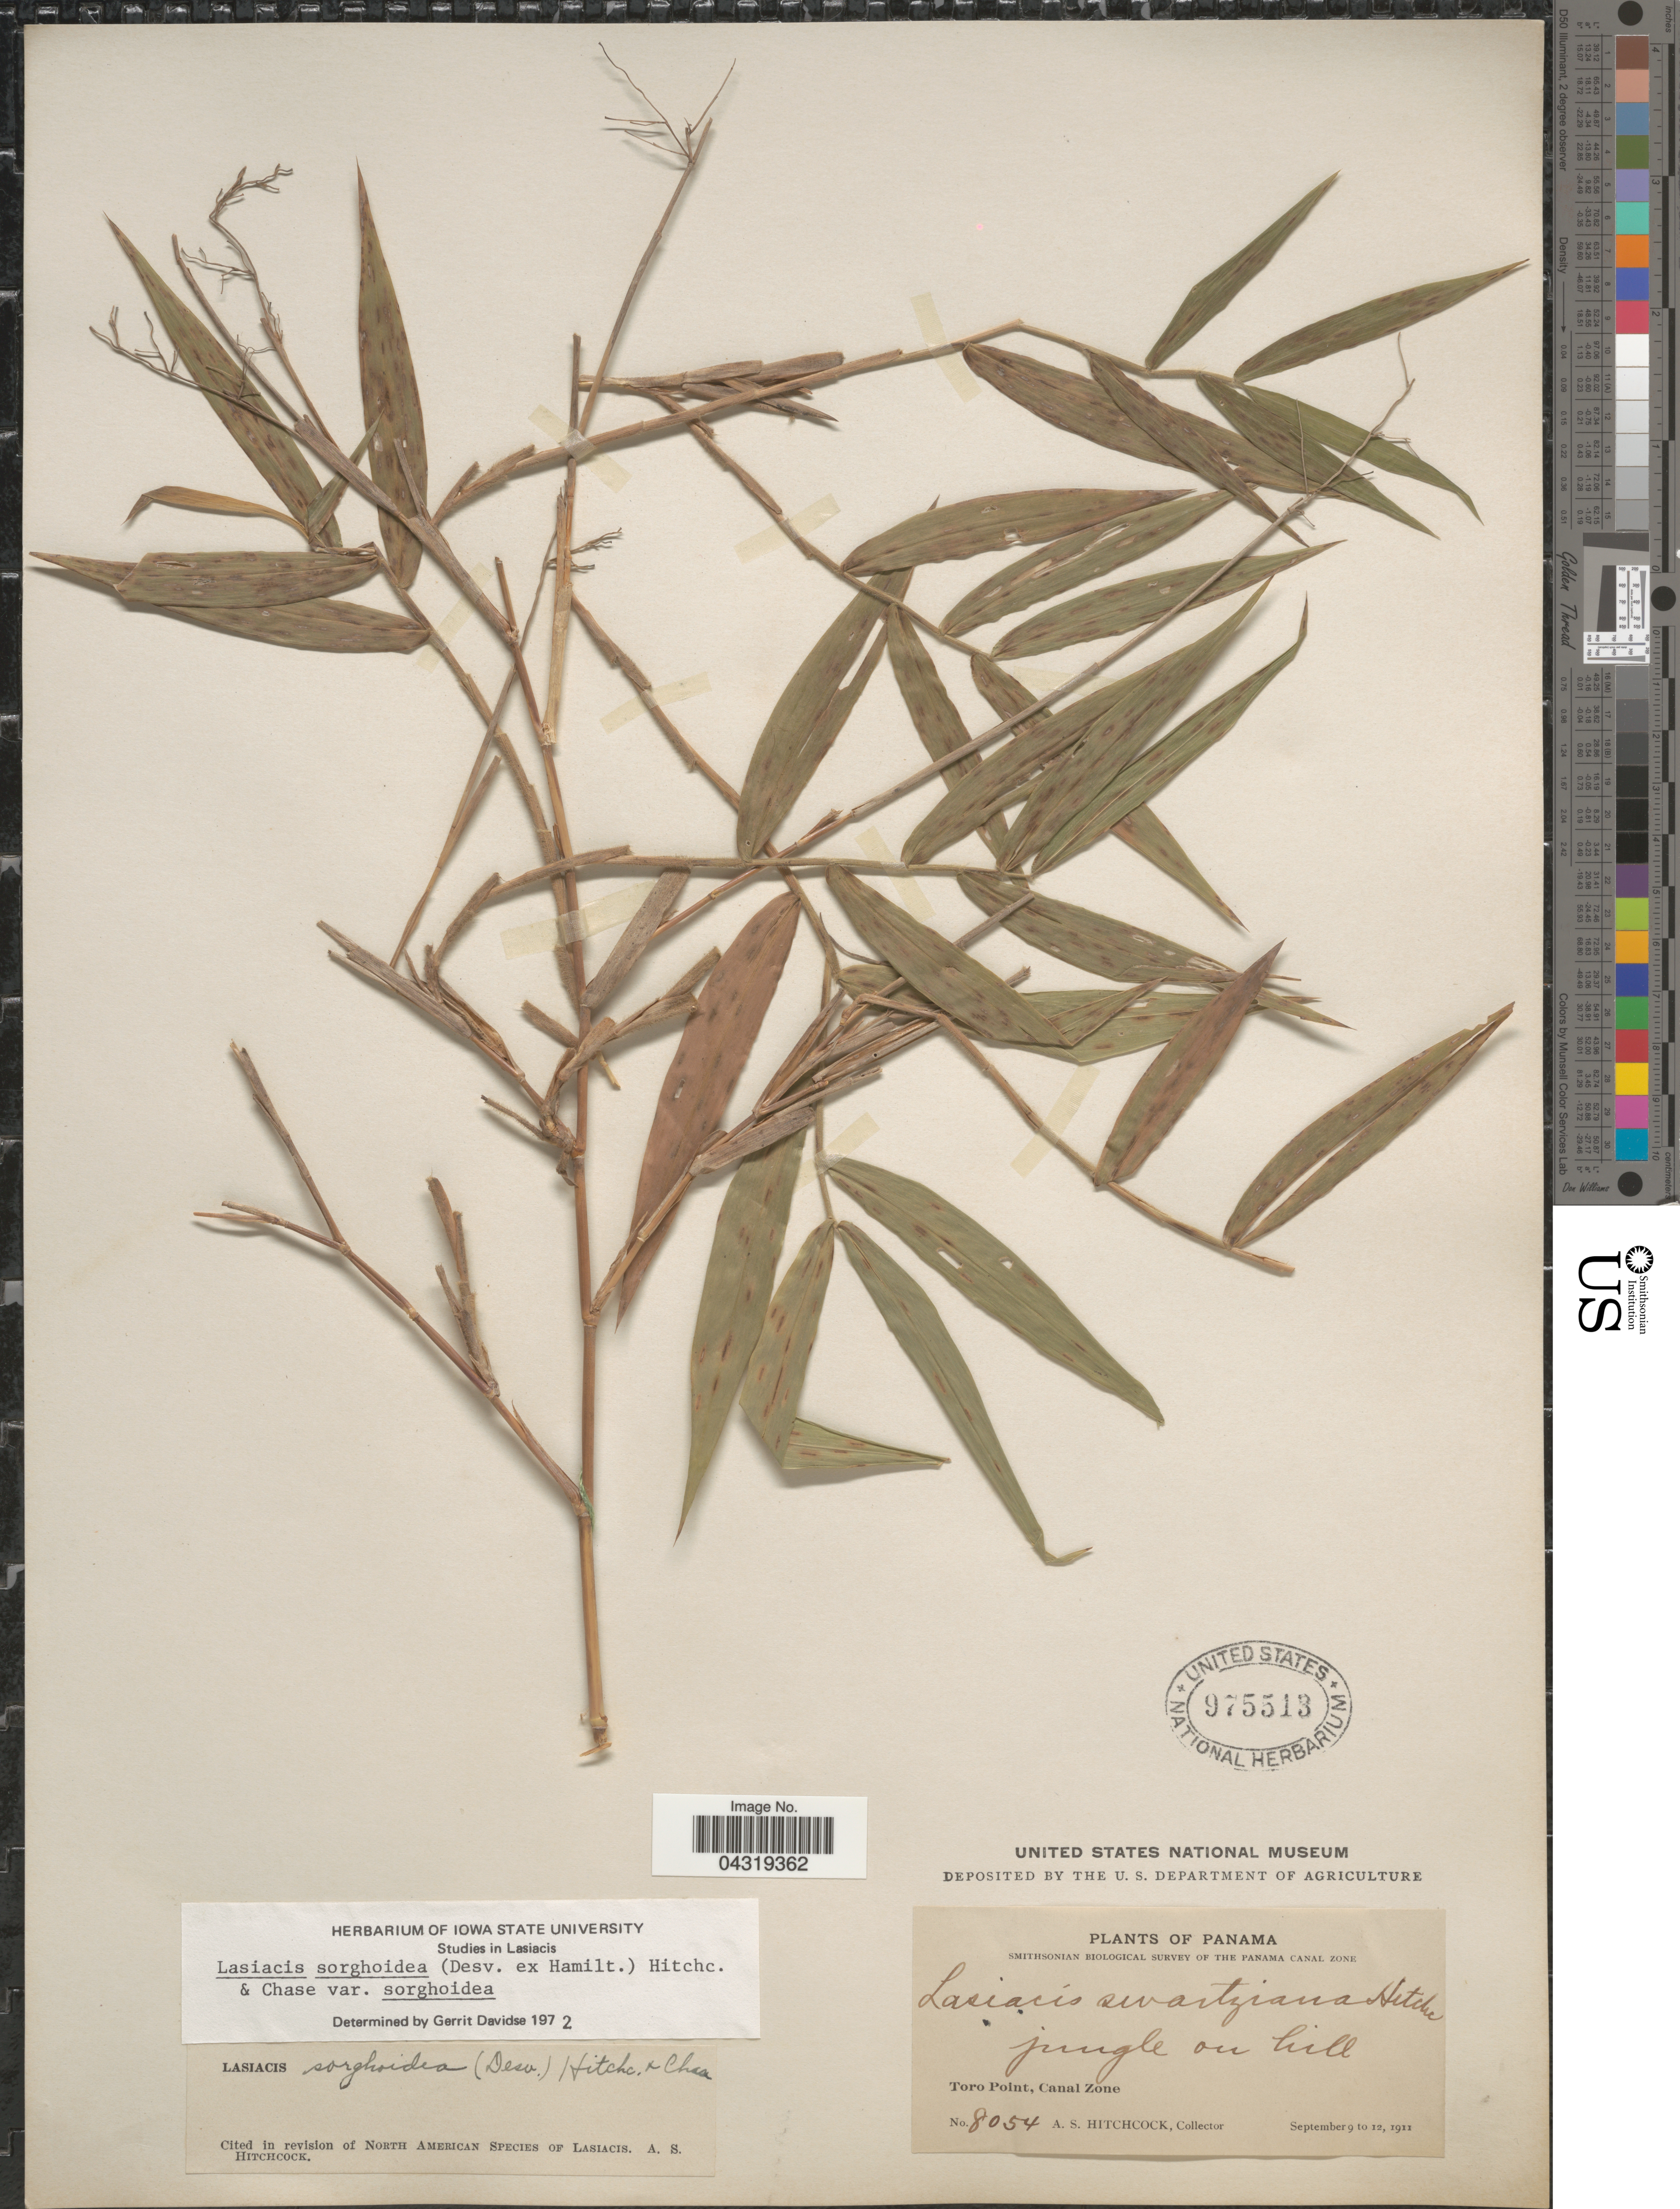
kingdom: Plantae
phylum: Tracheophyta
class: Liliopsida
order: Poales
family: Poaceae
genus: Lasiacis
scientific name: Lasiacis sorghoidea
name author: (Desv. ex Ham.) Hitchc. & Chase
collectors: A. S. Hitchcock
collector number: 8054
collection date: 1911-09-09/1911-09-12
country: Panama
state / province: Colón / Panamá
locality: Smithsonian Biological Survey of the Panama Canal Zone. Toro Point, Canal Zone. Jungle on hill.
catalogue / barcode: US 975513